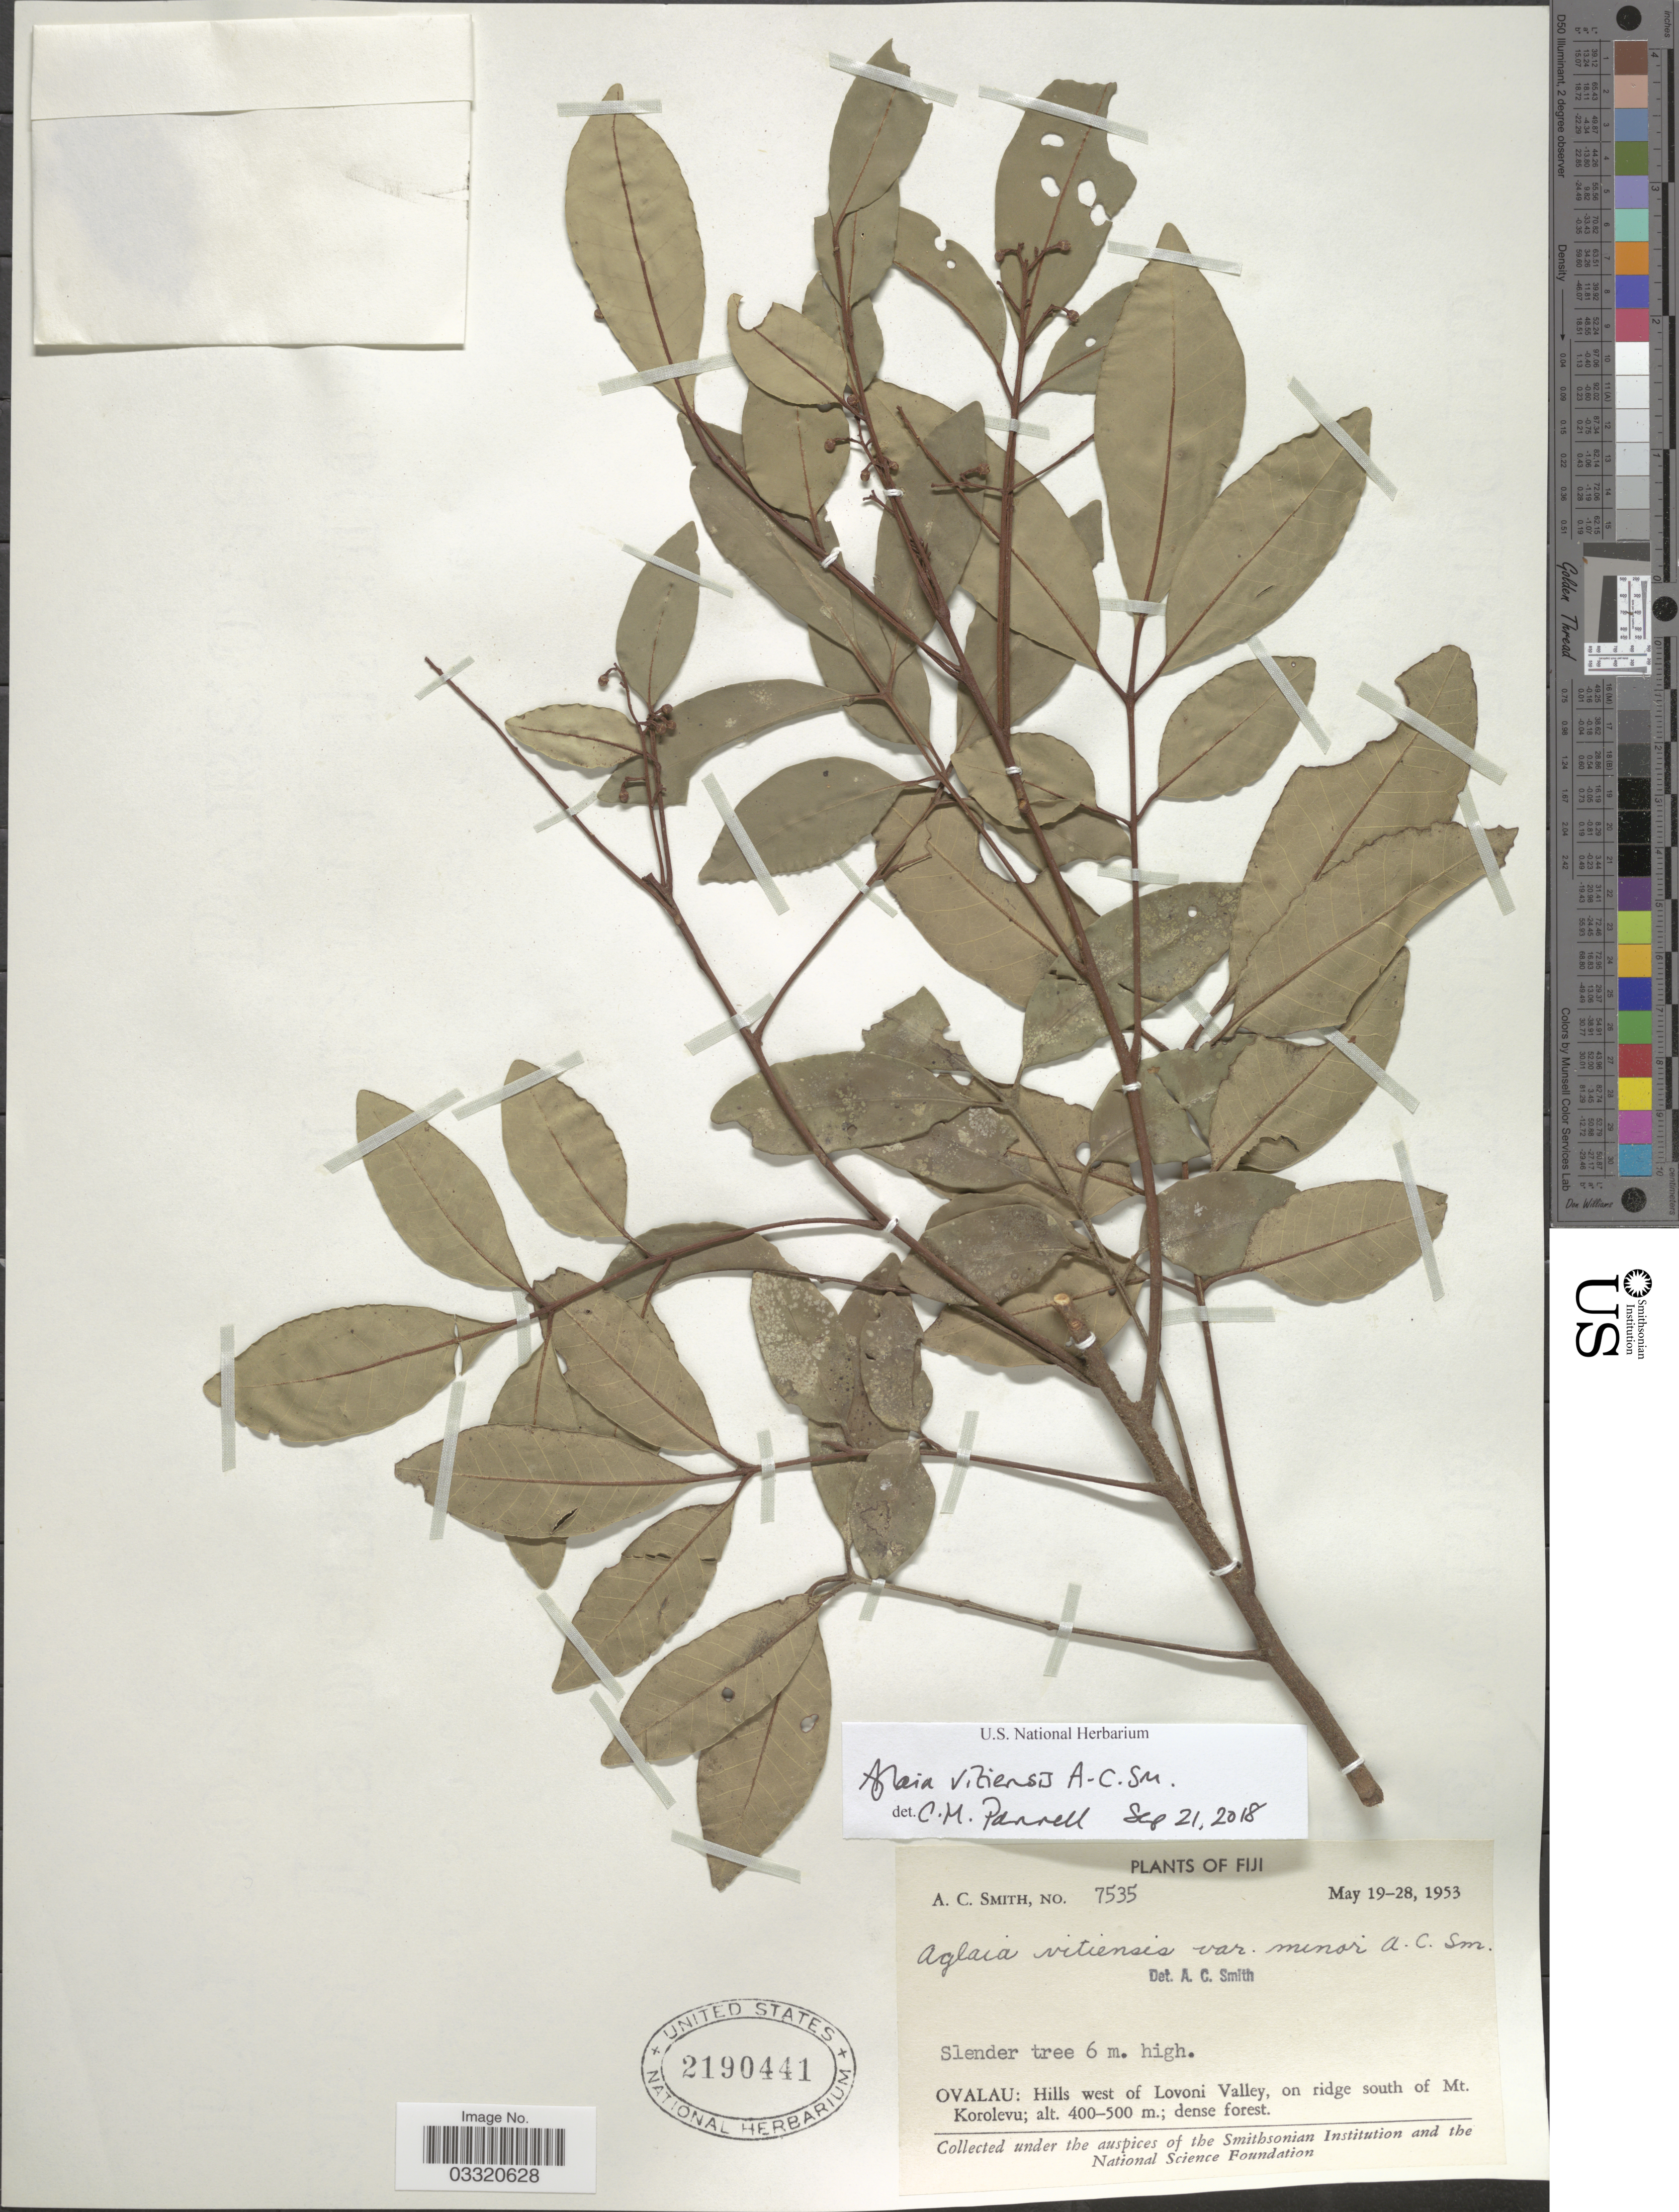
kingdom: Plantae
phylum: Tracheophyta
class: Magnoliopsida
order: Sapindales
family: Meliaceae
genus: Aglaia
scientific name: Aglaia vitiensis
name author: A.C. Sm.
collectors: A. C. Smith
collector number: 7535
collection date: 1953-05-19/1953-05-28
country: Fiji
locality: Hills west of Lovoni Valley, on ridge south of Mt. Korolevu.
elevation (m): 400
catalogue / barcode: US 2190441